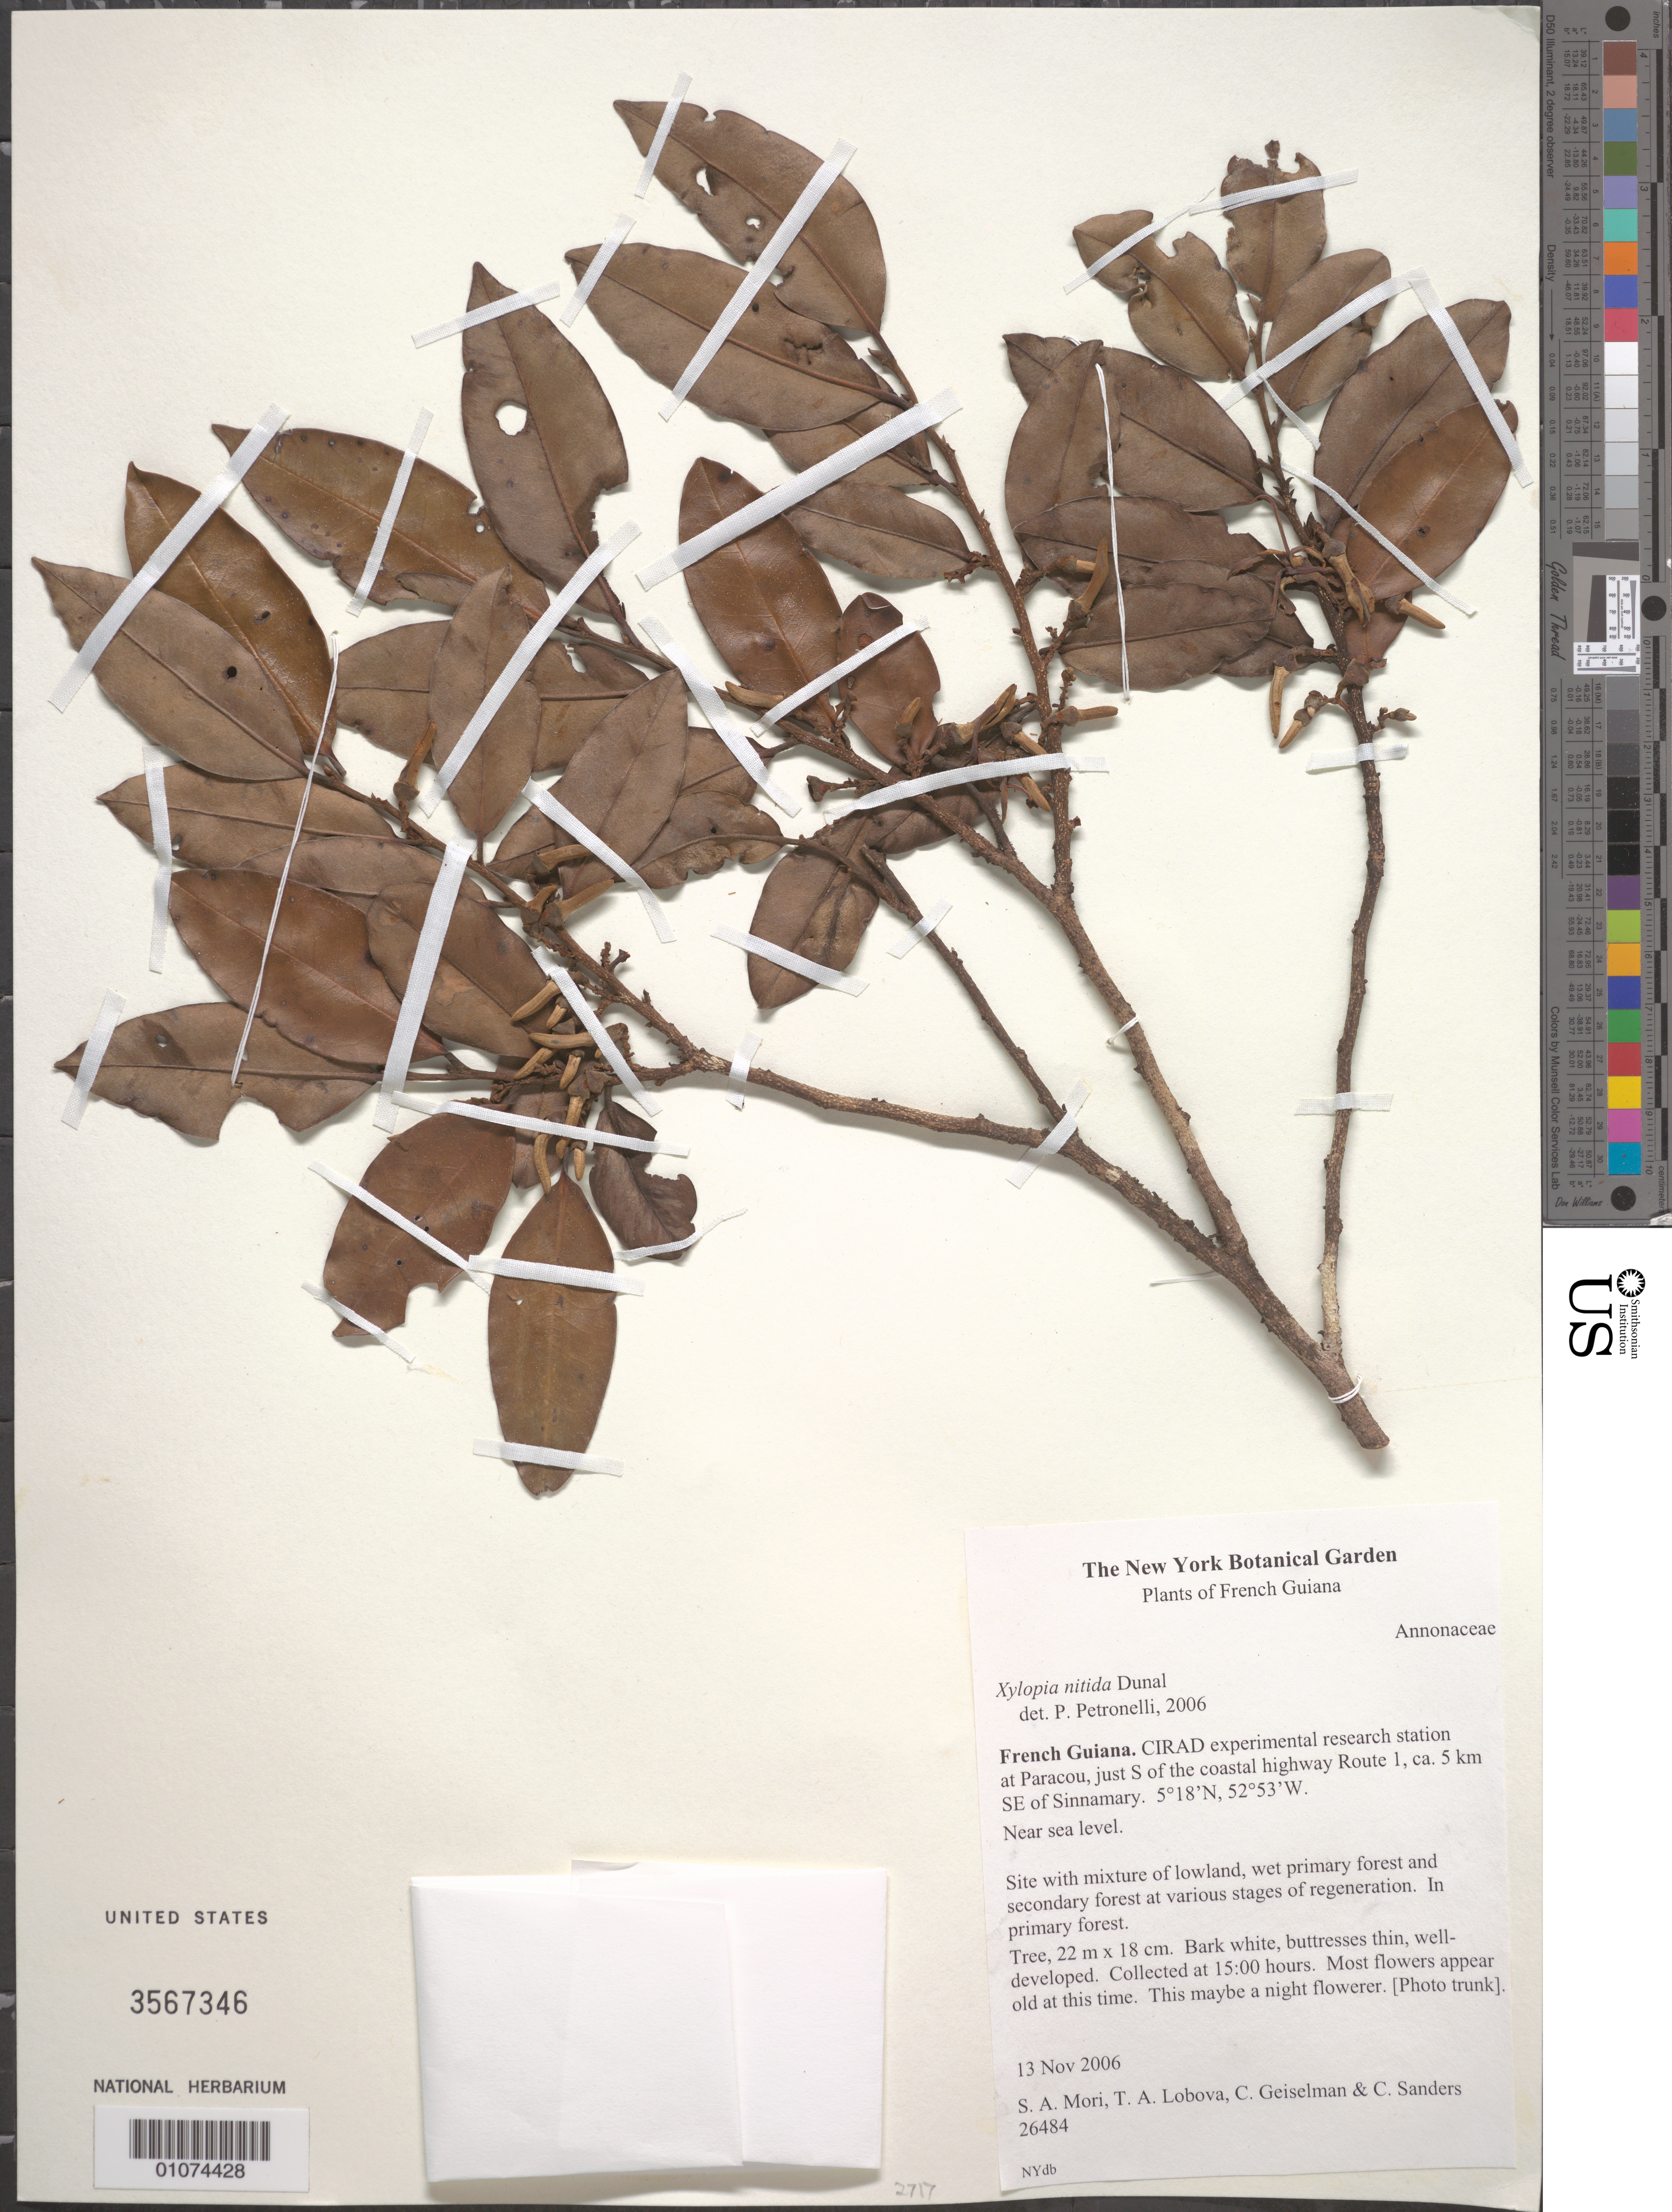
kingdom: Plantae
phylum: Tracheophyta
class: Magnoliopsida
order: Magnoliales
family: Annonaceae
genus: Xylopia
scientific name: Xylopia nitida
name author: Dunal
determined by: Petronelli, P.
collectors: S. Mori, T. Lobova, C. Geiselman & C. Sanders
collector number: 26484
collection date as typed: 13-Nov-06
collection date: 2006-11-13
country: French Guiana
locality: CIRAD experimental research station at Paracou, just south of coastal highway Route 1, ca. 5 km. SE of Sinnamary.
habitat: Near sea level. Site with mixture of lowland, wet primary forest and secondary forest at various stages of regeneration. In primary forest.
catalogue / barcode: US 3567346